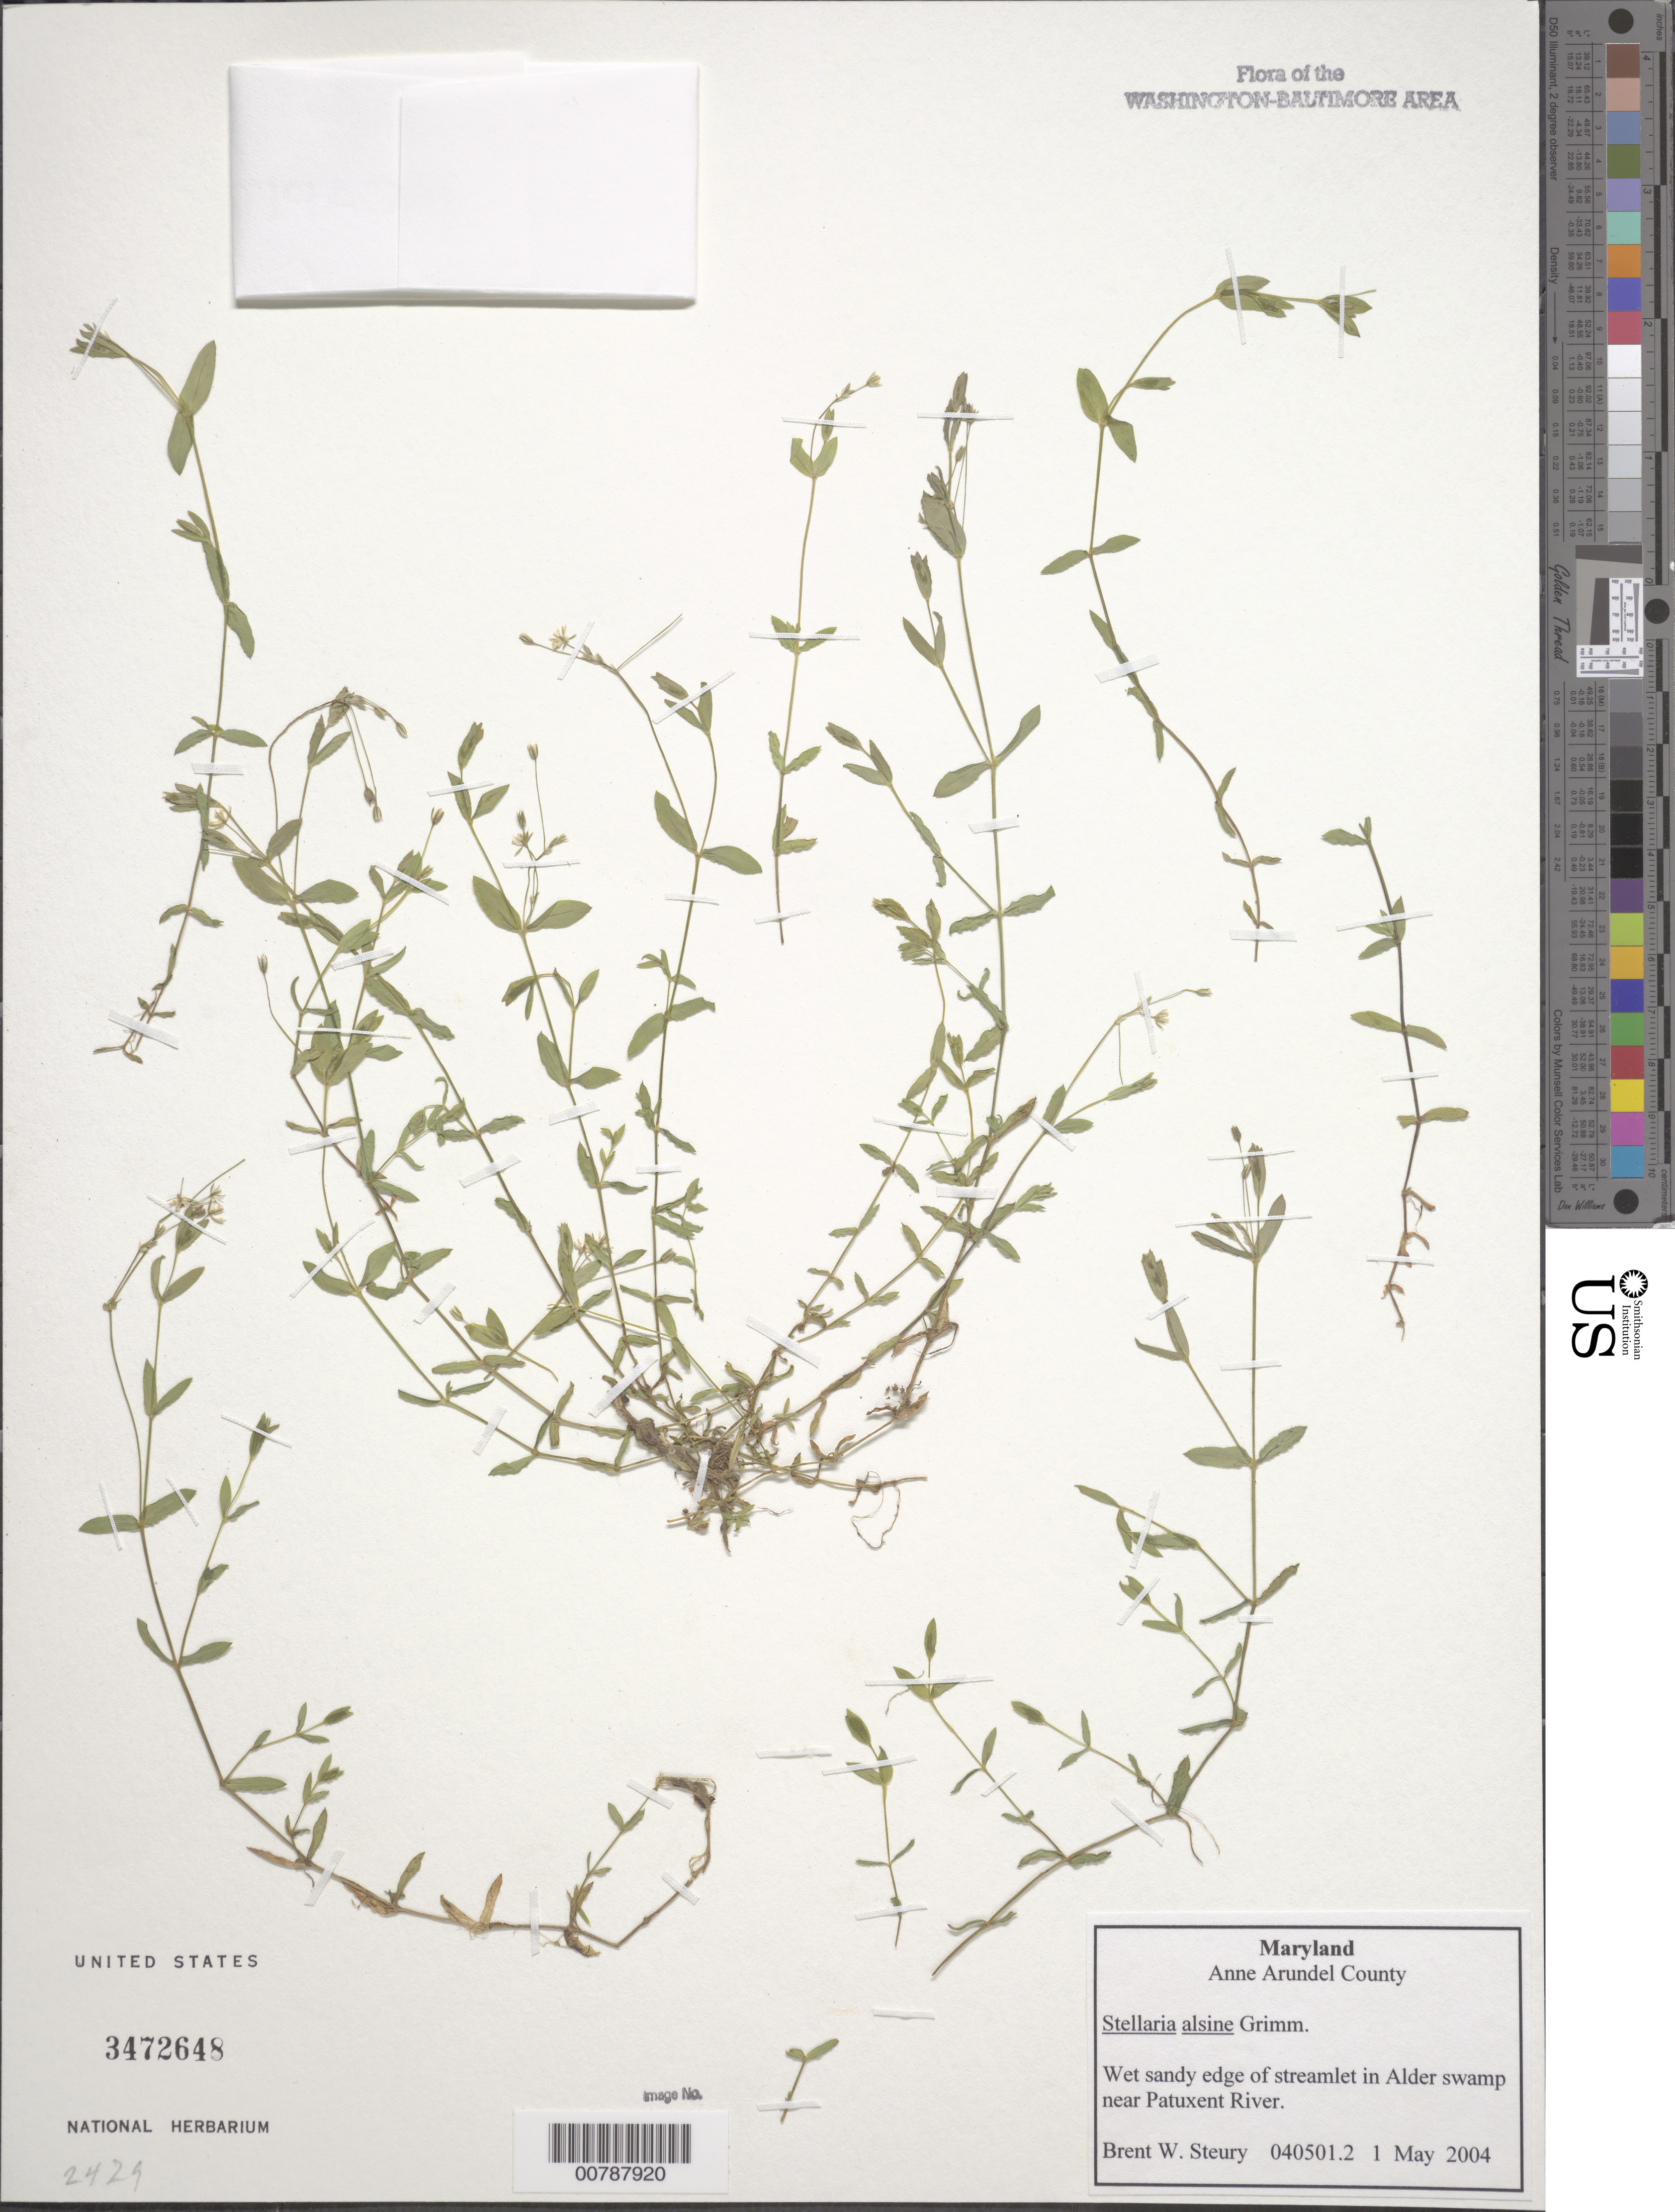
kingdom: Plantae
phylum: Tracheophyta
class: Magnoliopsida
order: Caryophyllales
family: Caryophyllaceae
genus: Stellaria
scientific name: Stellaria alsine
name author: Grimm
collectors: B. Steury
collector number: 040501.2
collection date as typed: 1 May 2004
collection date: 2004-05-01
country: United States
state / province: Maryland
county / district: Anne Arundel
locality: Near Patuxent River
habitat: Wet sandy edge of streamlet in Alder swamp.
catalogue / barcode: US 3472648